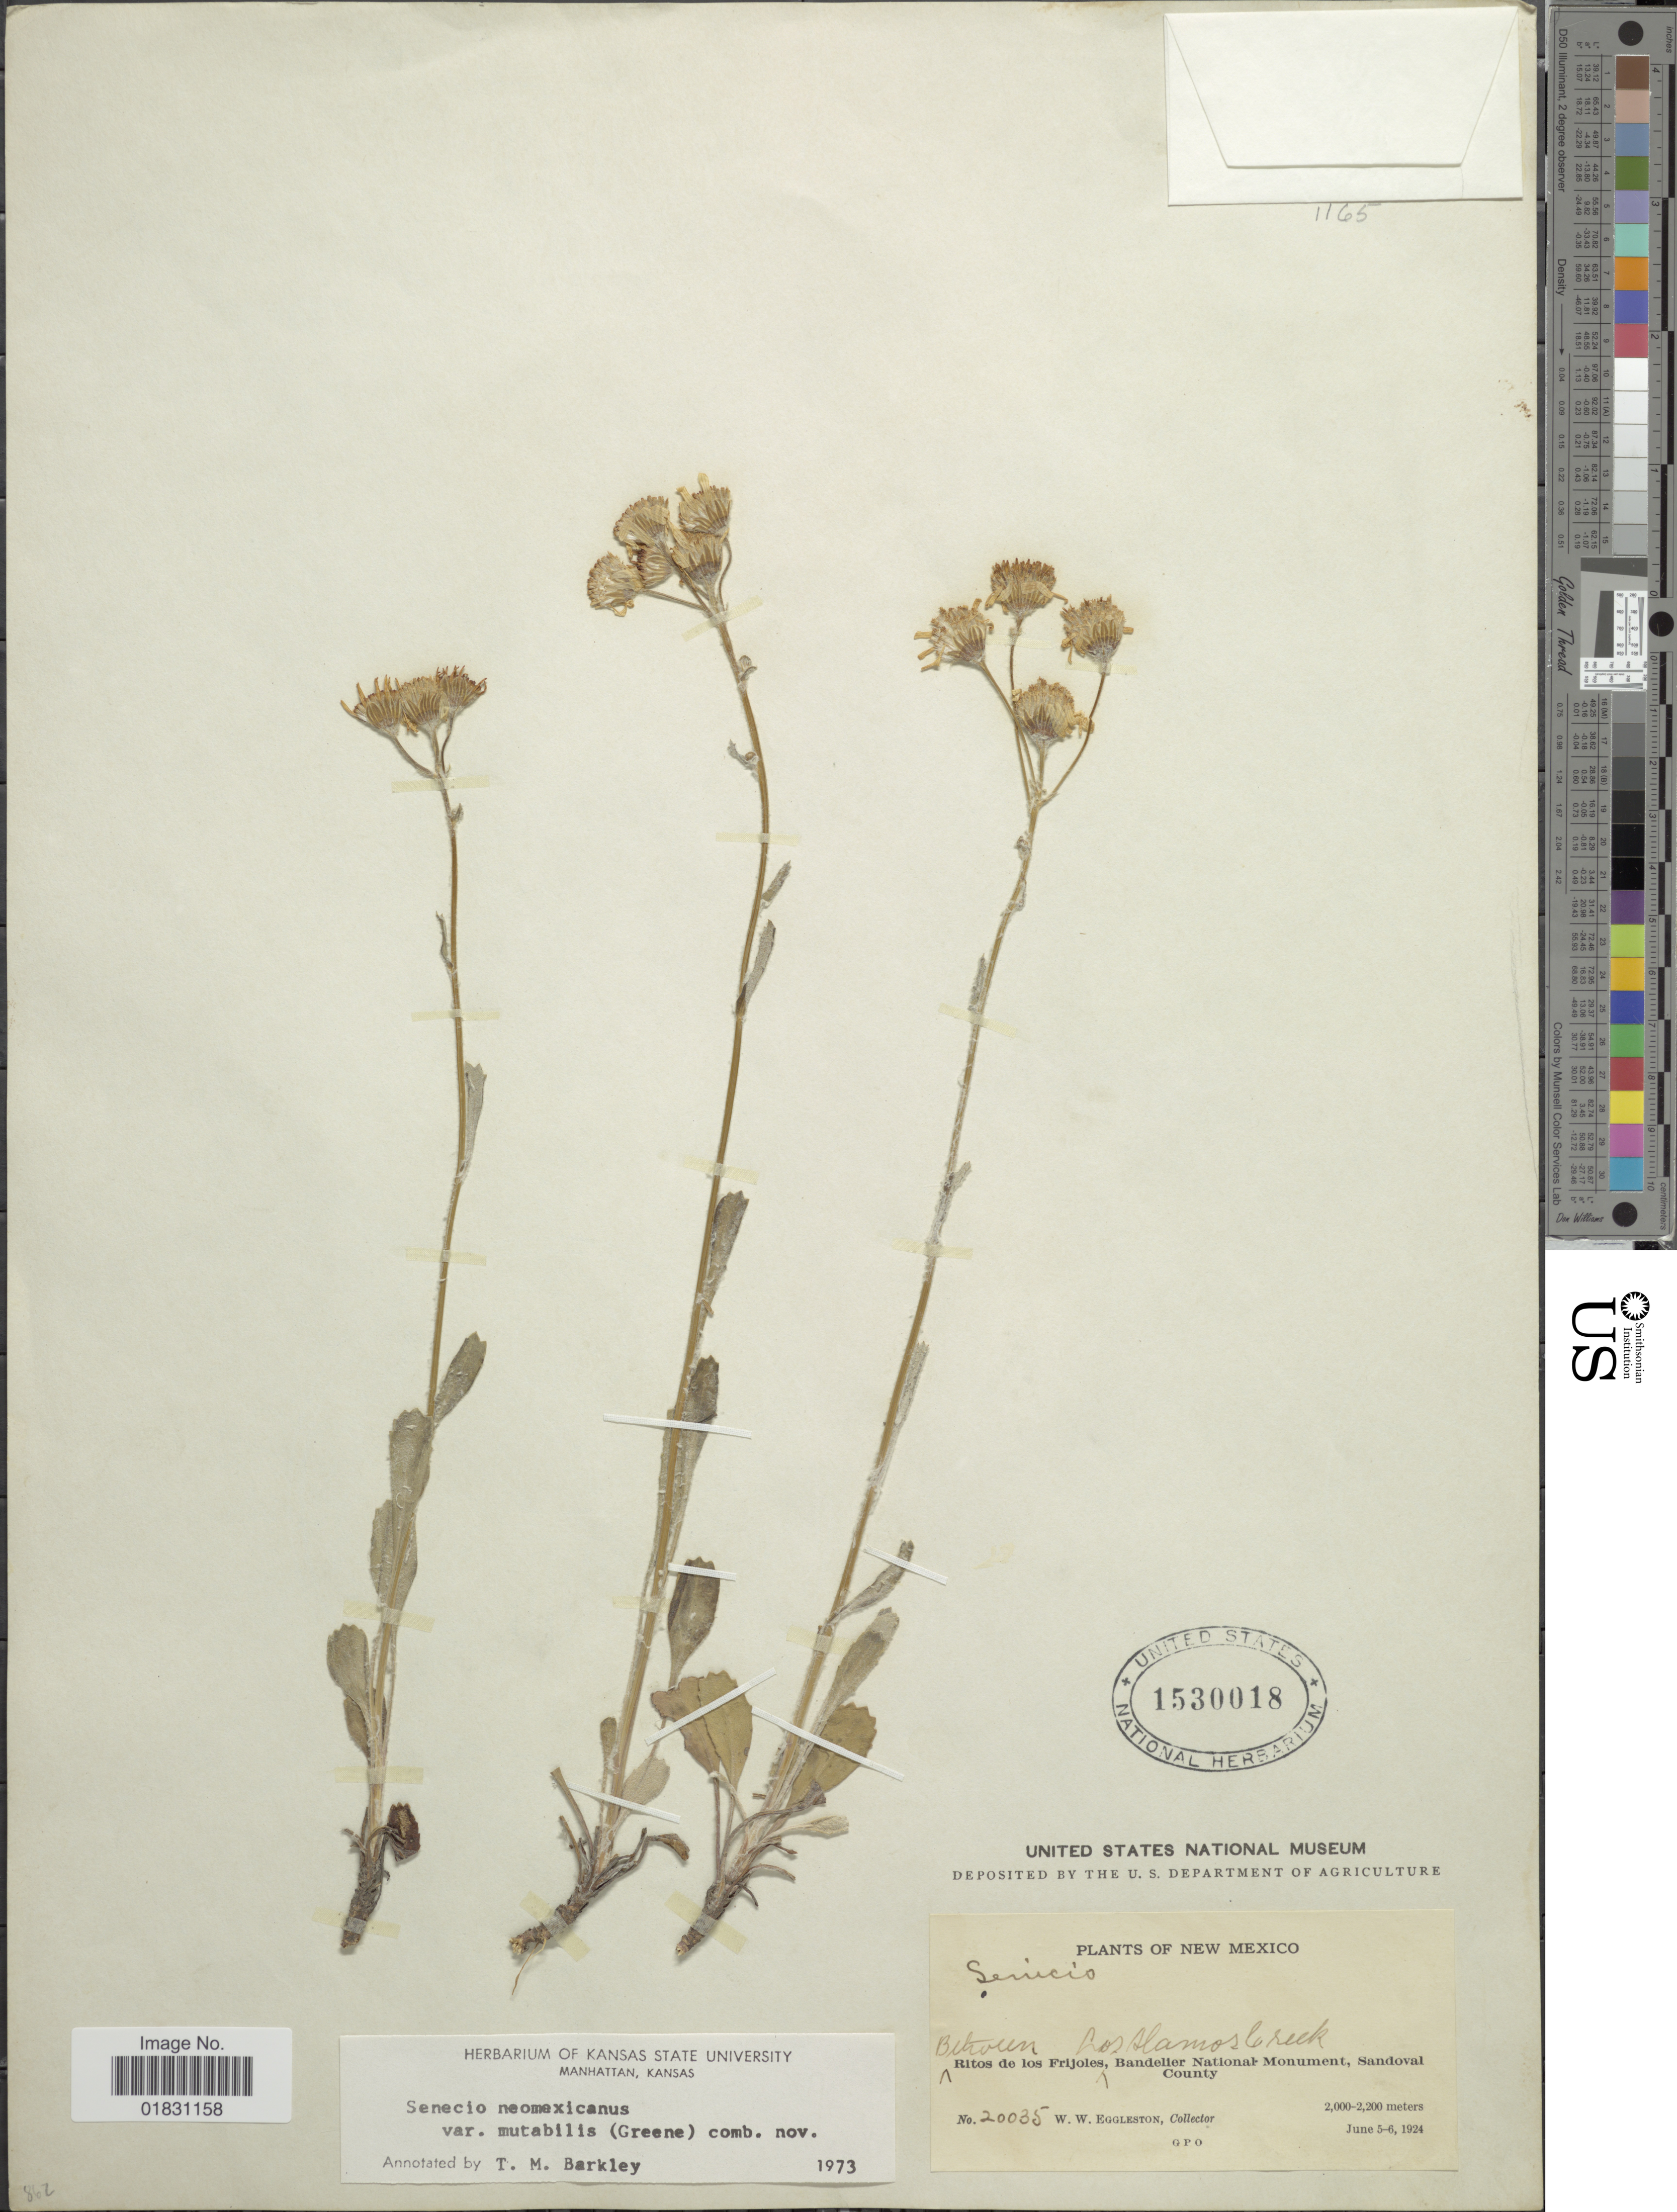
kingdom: Plantae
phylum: Tracheophyta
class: Magnoliopsida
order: Asterales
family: Asteraceae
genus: Packera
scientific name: Packera neomexicana var. mutabilis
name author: (Greene) W.A. Weber & Á. Löve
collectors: W. W. Eggleston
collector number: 20035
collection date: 1924-06-05/1924-06-06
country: United States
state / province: New Mexico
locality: Between Los Llamos Creek, Ritos de los Frijoles, Bandelier National Monument, Sandoval County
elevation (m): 2000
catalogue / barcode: US 1530018